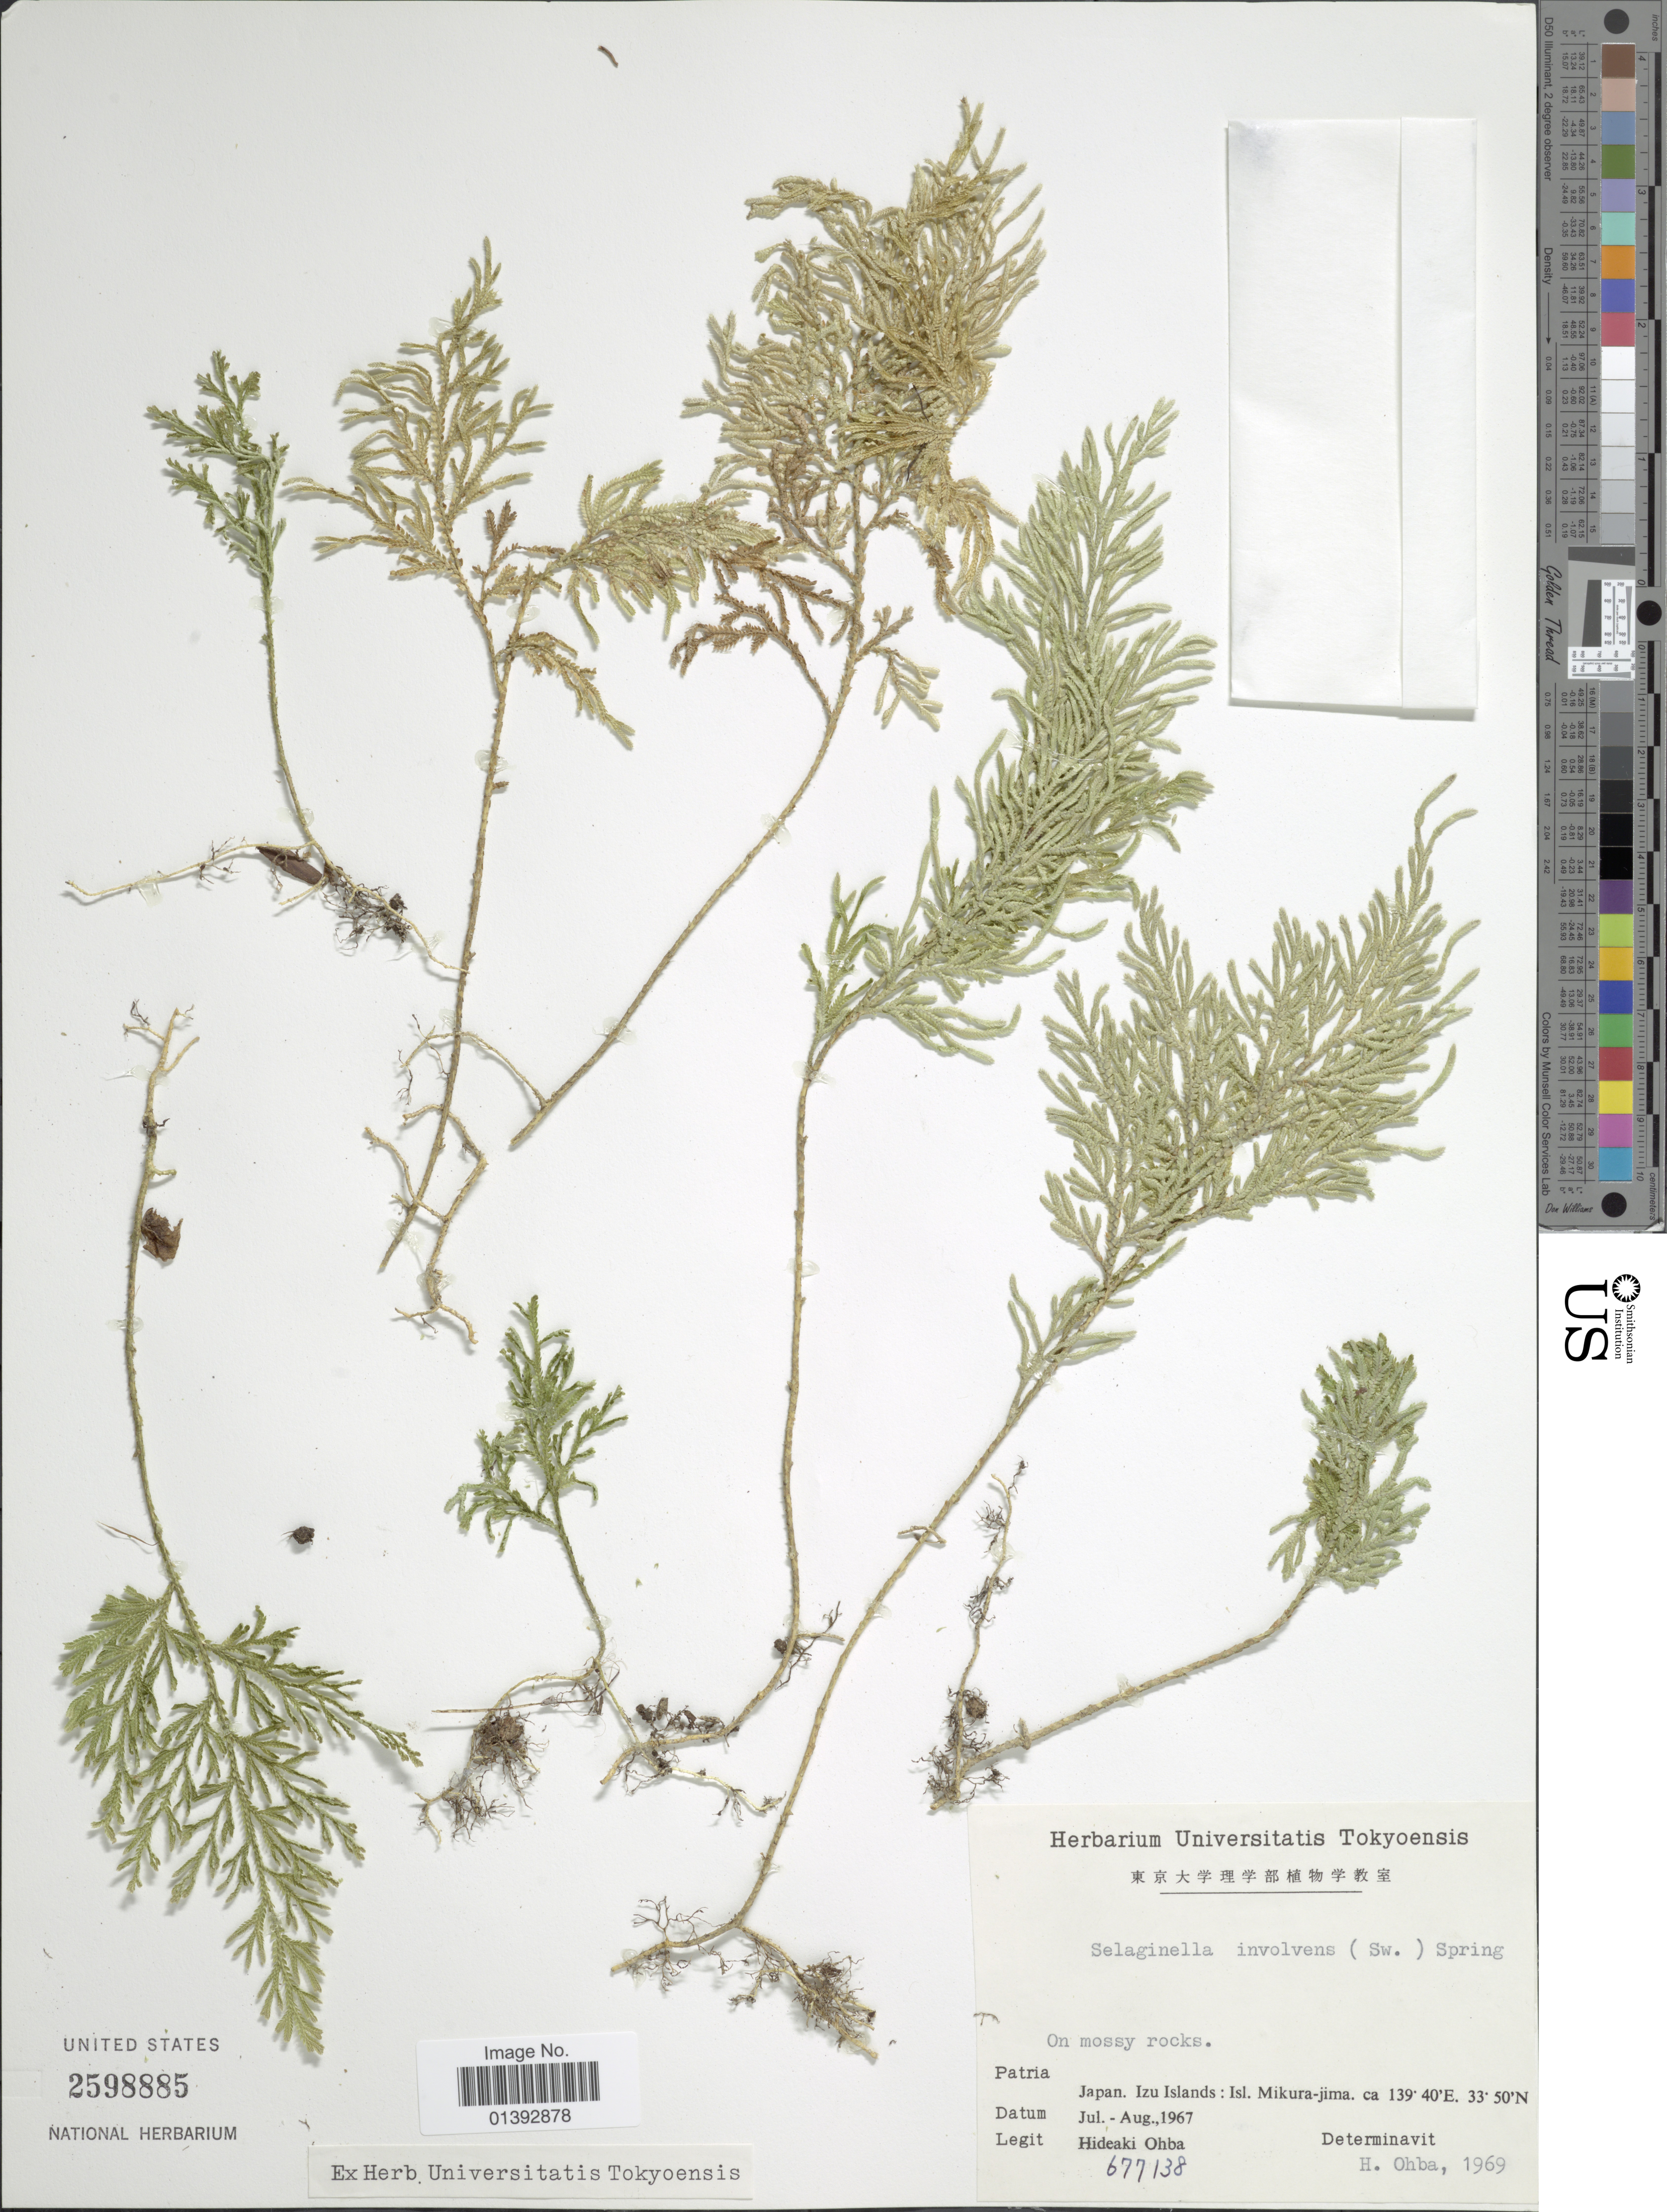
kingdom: Plantae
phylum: Tracheophyta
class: Lycopodiopsida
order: Selaginellales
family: Selaginellaceae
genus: Selaginella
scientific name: Selaginella involvens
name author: (Sw.) Spring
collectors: H. Ohba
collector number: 677138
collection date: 1967-07/1967-08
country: Japan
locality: Izu islands: Isl. Mikura-jima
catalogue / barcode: US 2598885